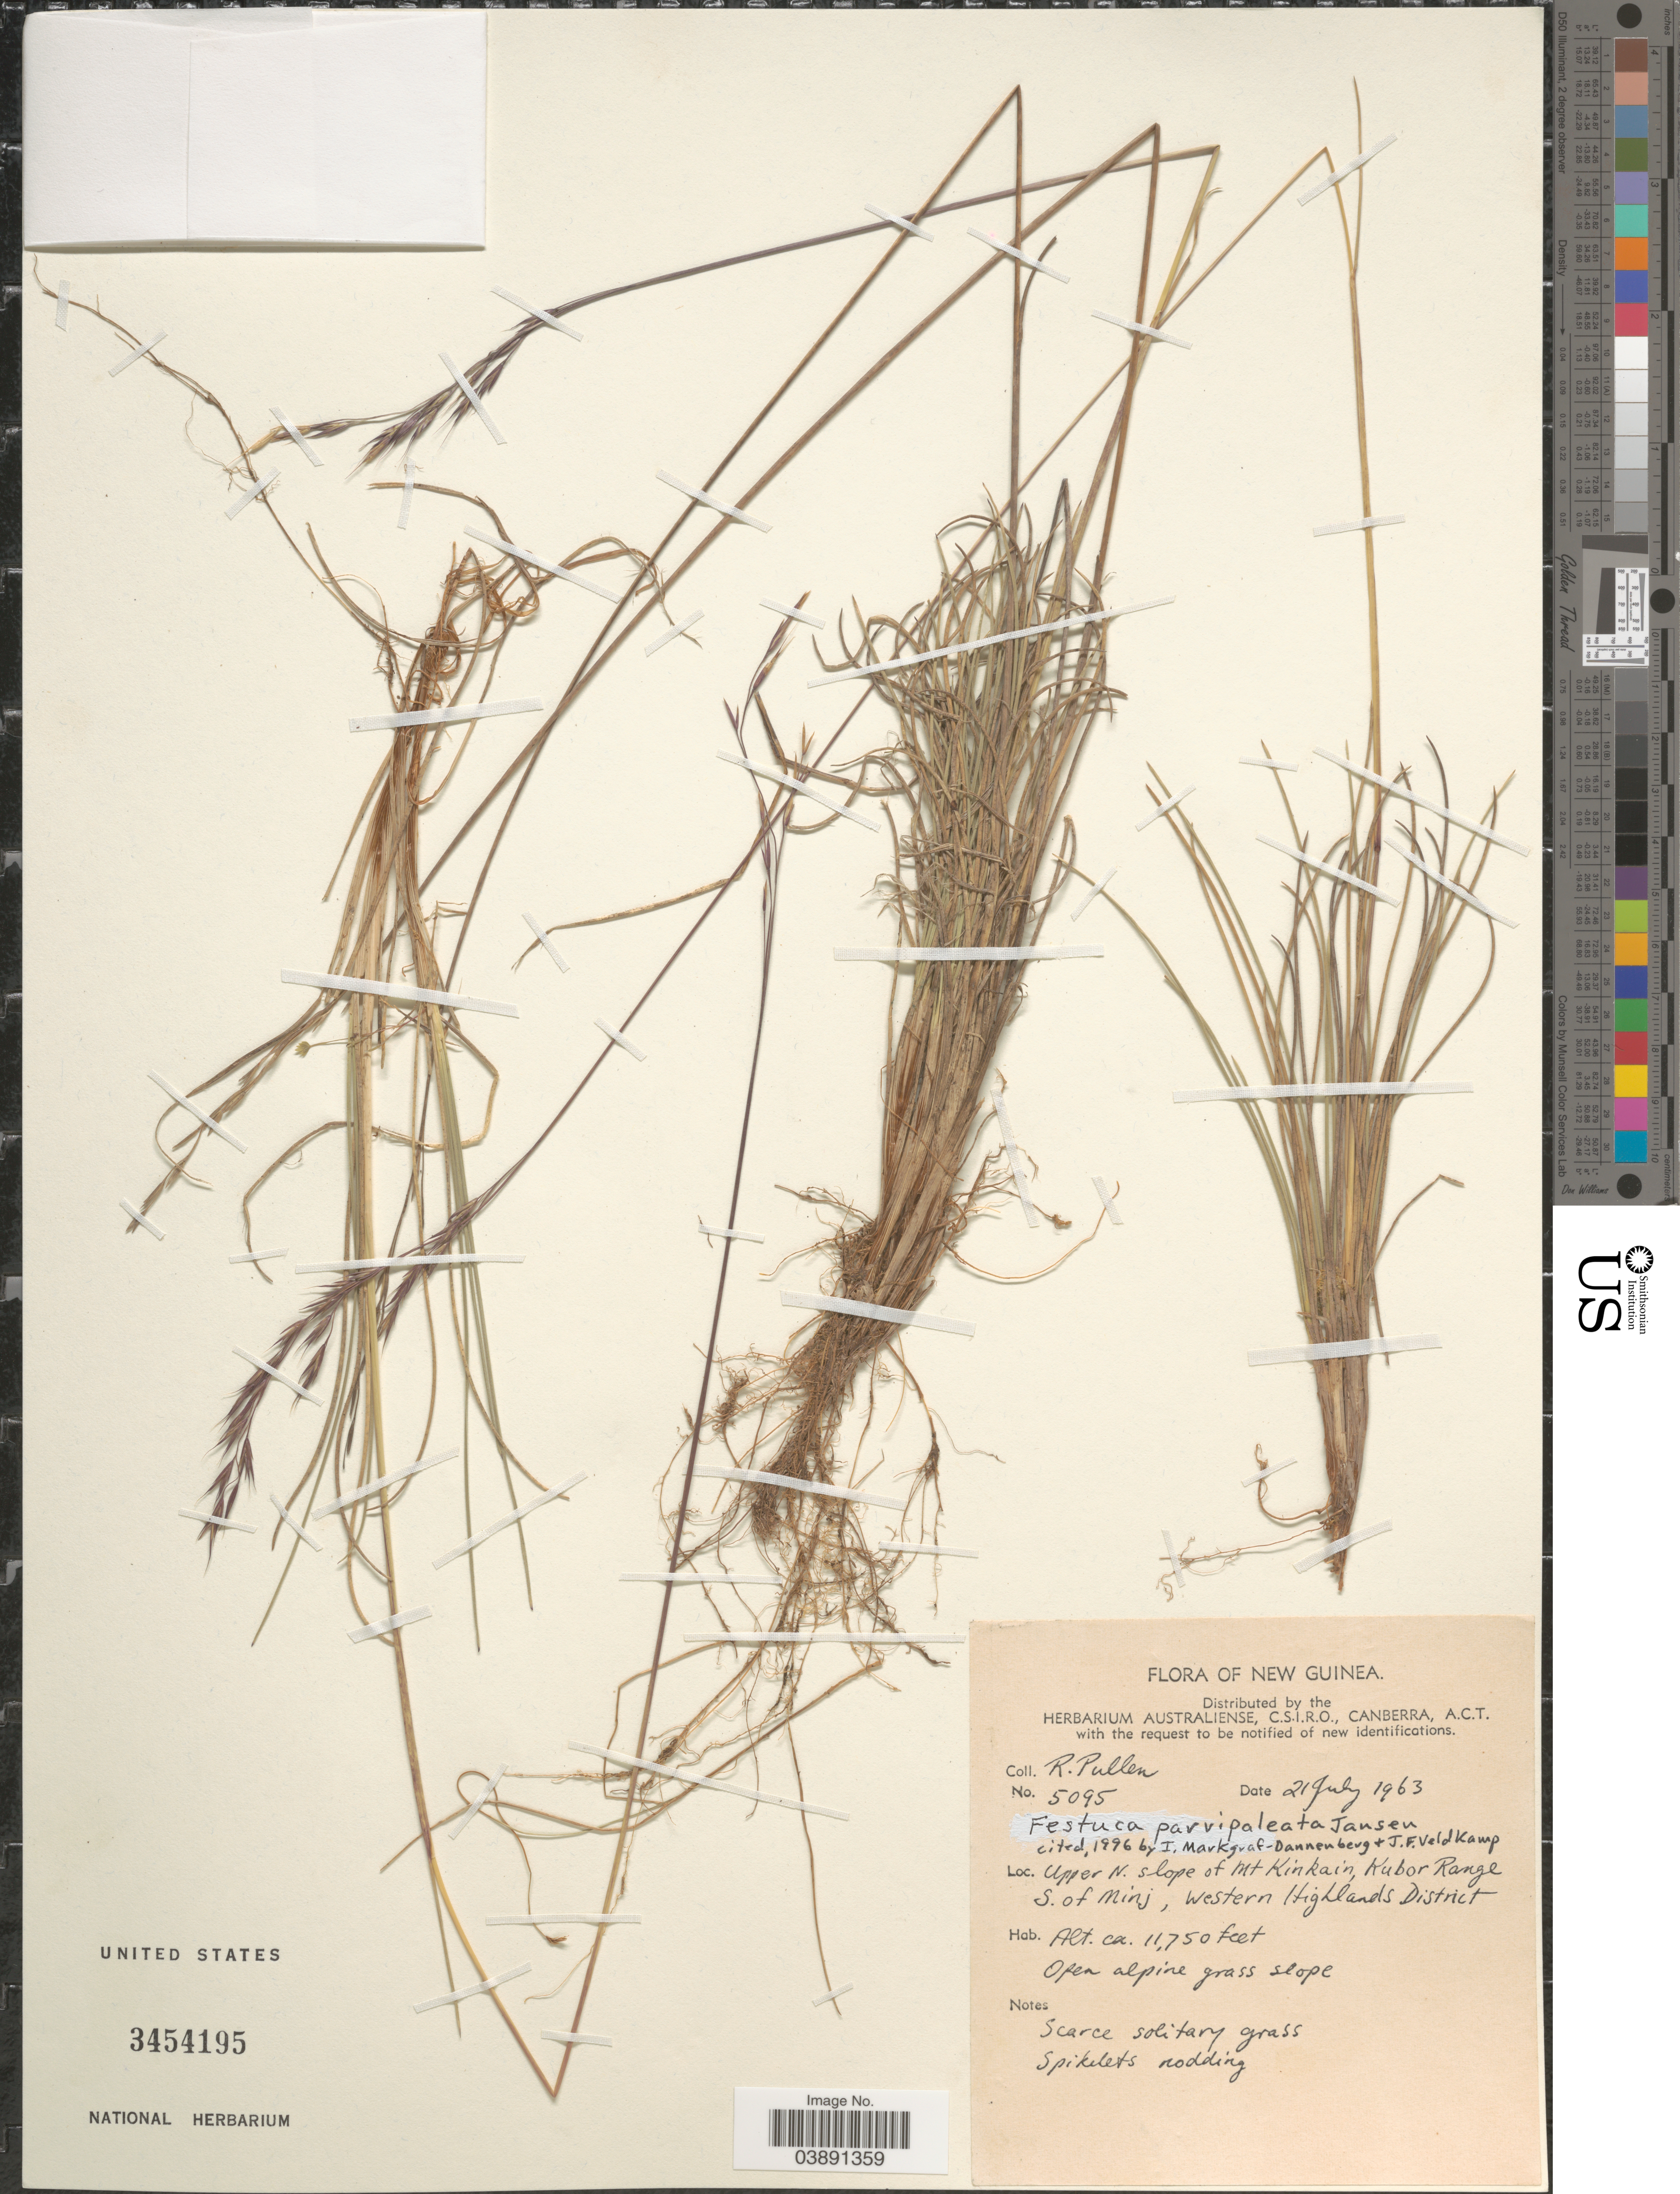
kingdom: Plantae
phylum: Tracheophyta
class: Liliopsida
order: Poales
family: Poaceae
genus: Festuca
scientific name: Festuca parvipaleata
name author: Jansen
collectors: R. Pullen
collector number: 5095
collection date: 1963-07-21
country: Papua New Guinea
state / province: Western Highlands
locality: New Guinea. Upper N. slope of Mt Kinkain, Kubor Range S. of Minj, Western Highlands District.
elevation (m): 3581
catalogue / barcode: US 3454195